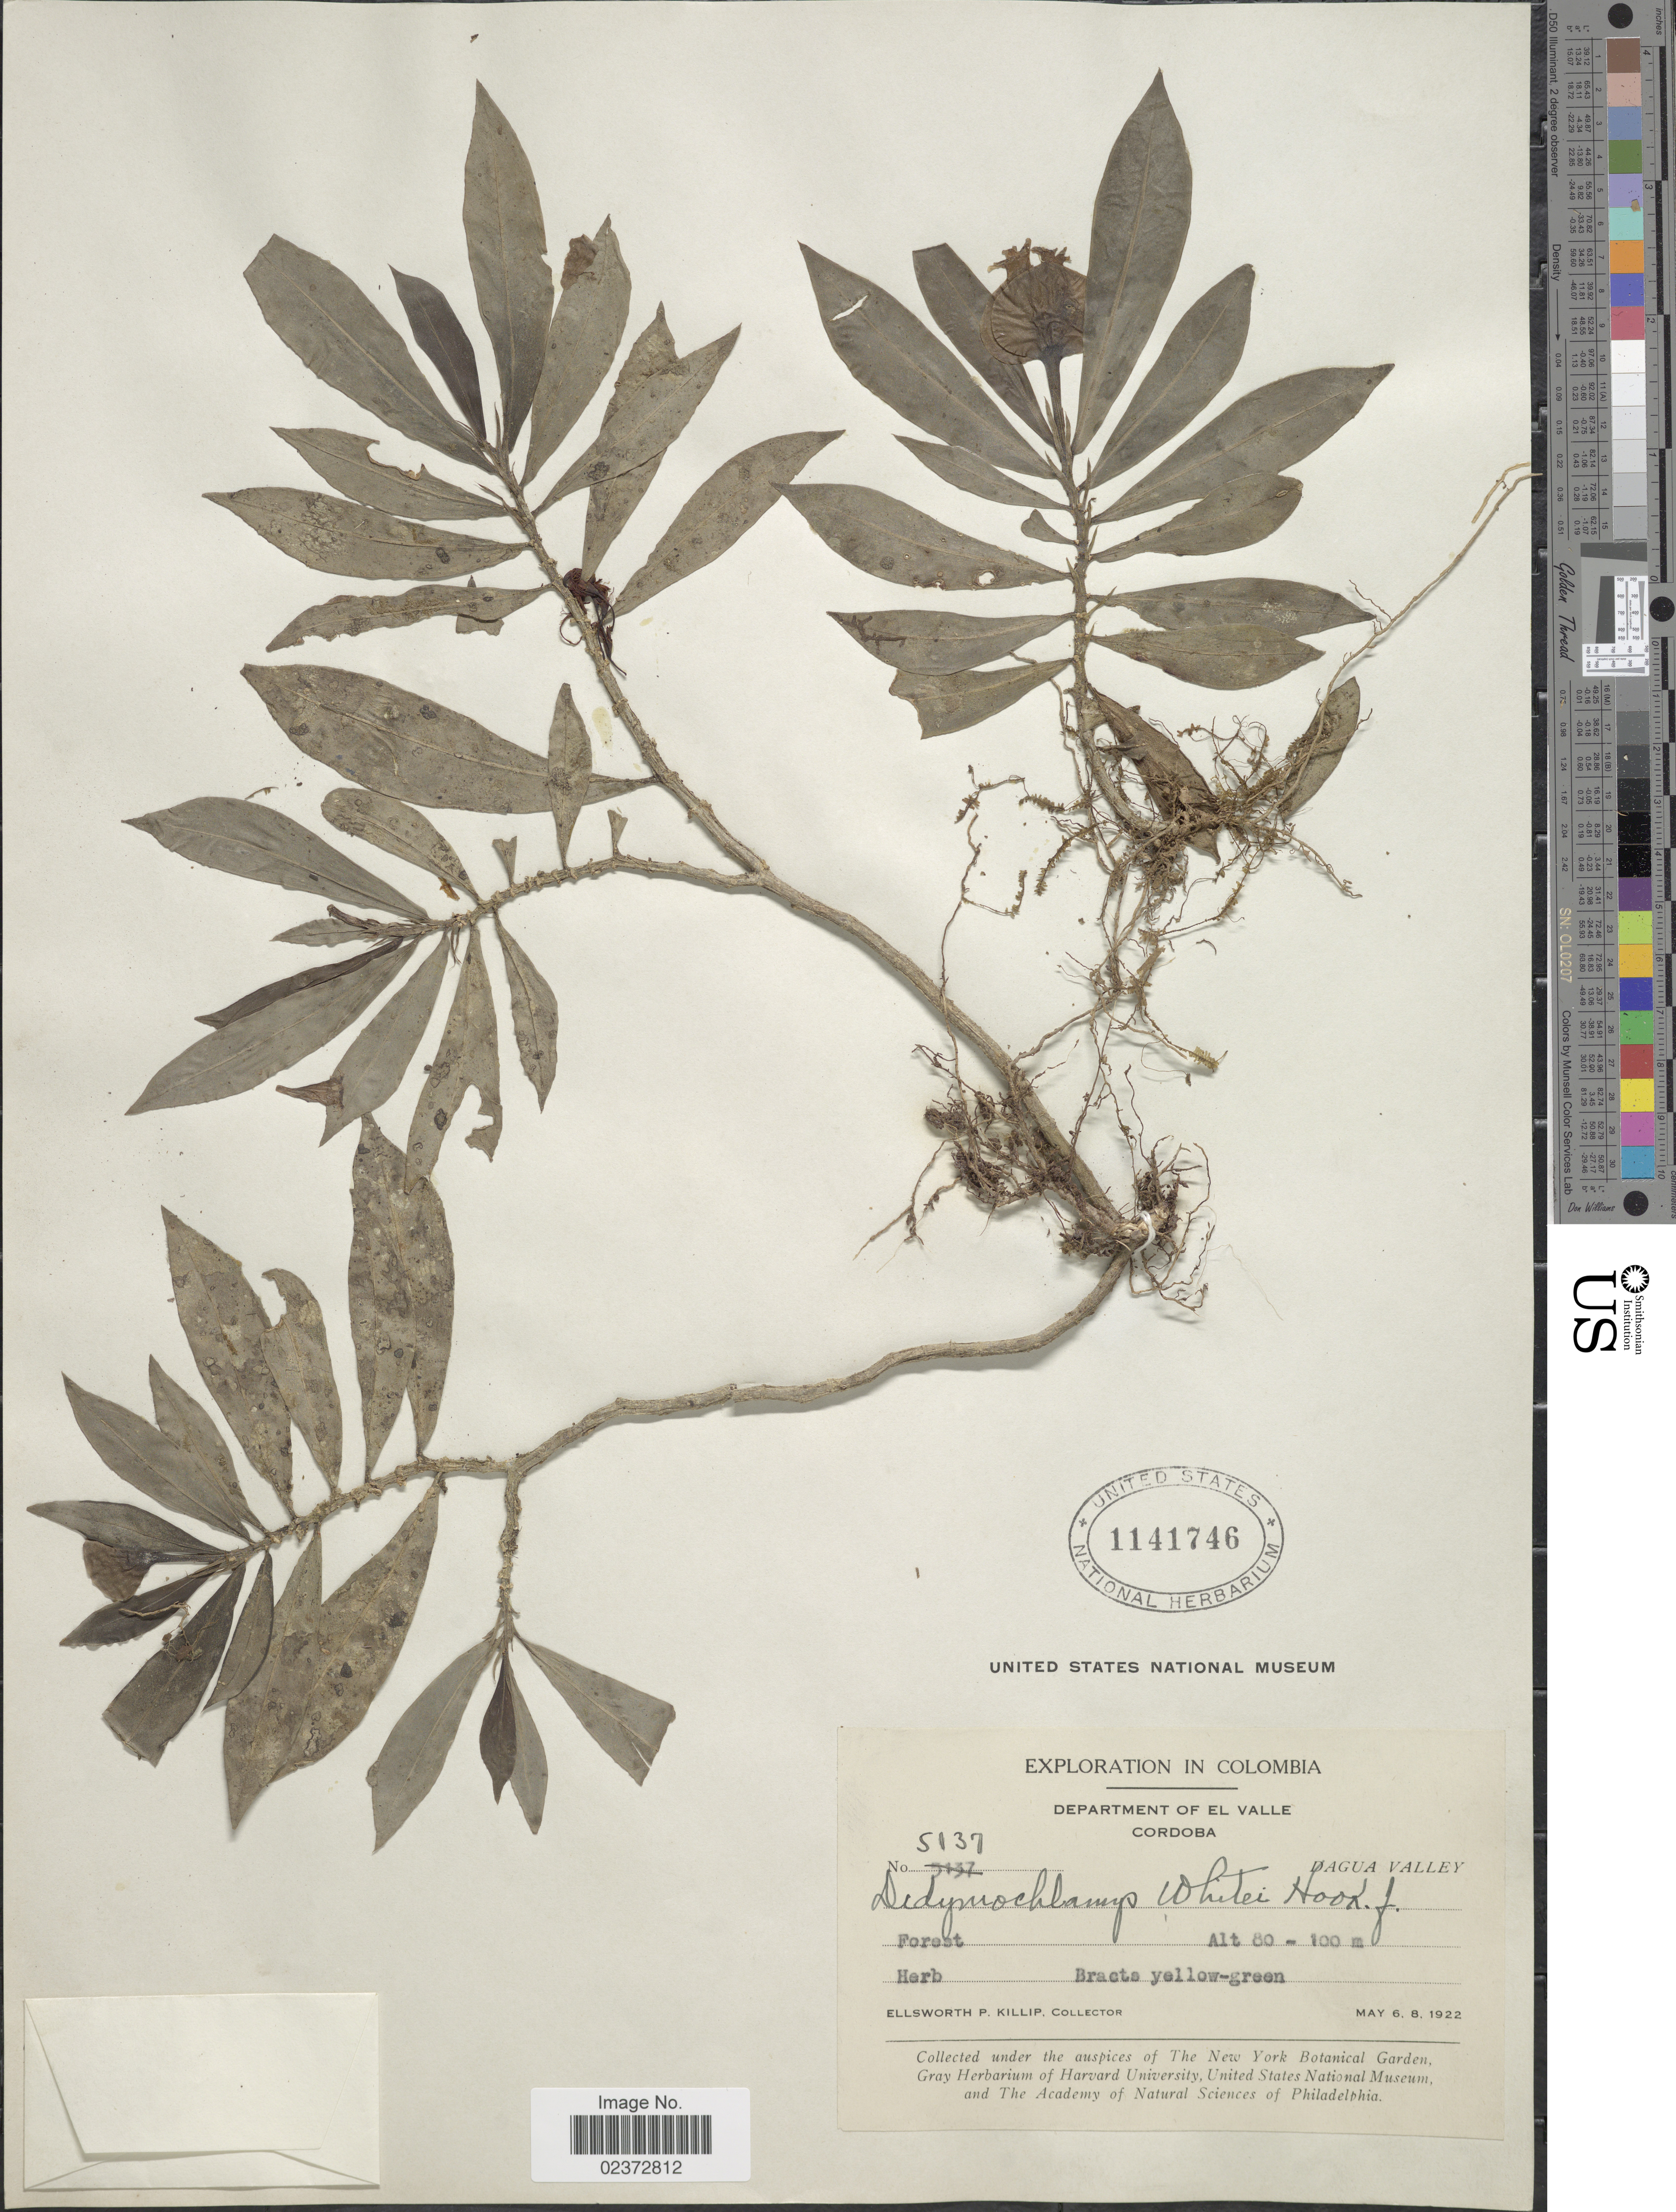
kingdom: Plantae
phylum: Tracheophyta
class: Magnoliopsida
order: Gentianales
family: Rubiaceae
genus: Didymochlamys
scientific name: Didymochlamys whitei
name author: Hook. f.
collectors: E. P. Killip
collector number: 5137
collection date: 1922-05-06/1922-05-08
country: Colombia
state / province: Valle del Cauca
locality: Cordoba, Dagua Valley, Forest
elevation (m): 80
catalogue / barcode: US 1141746